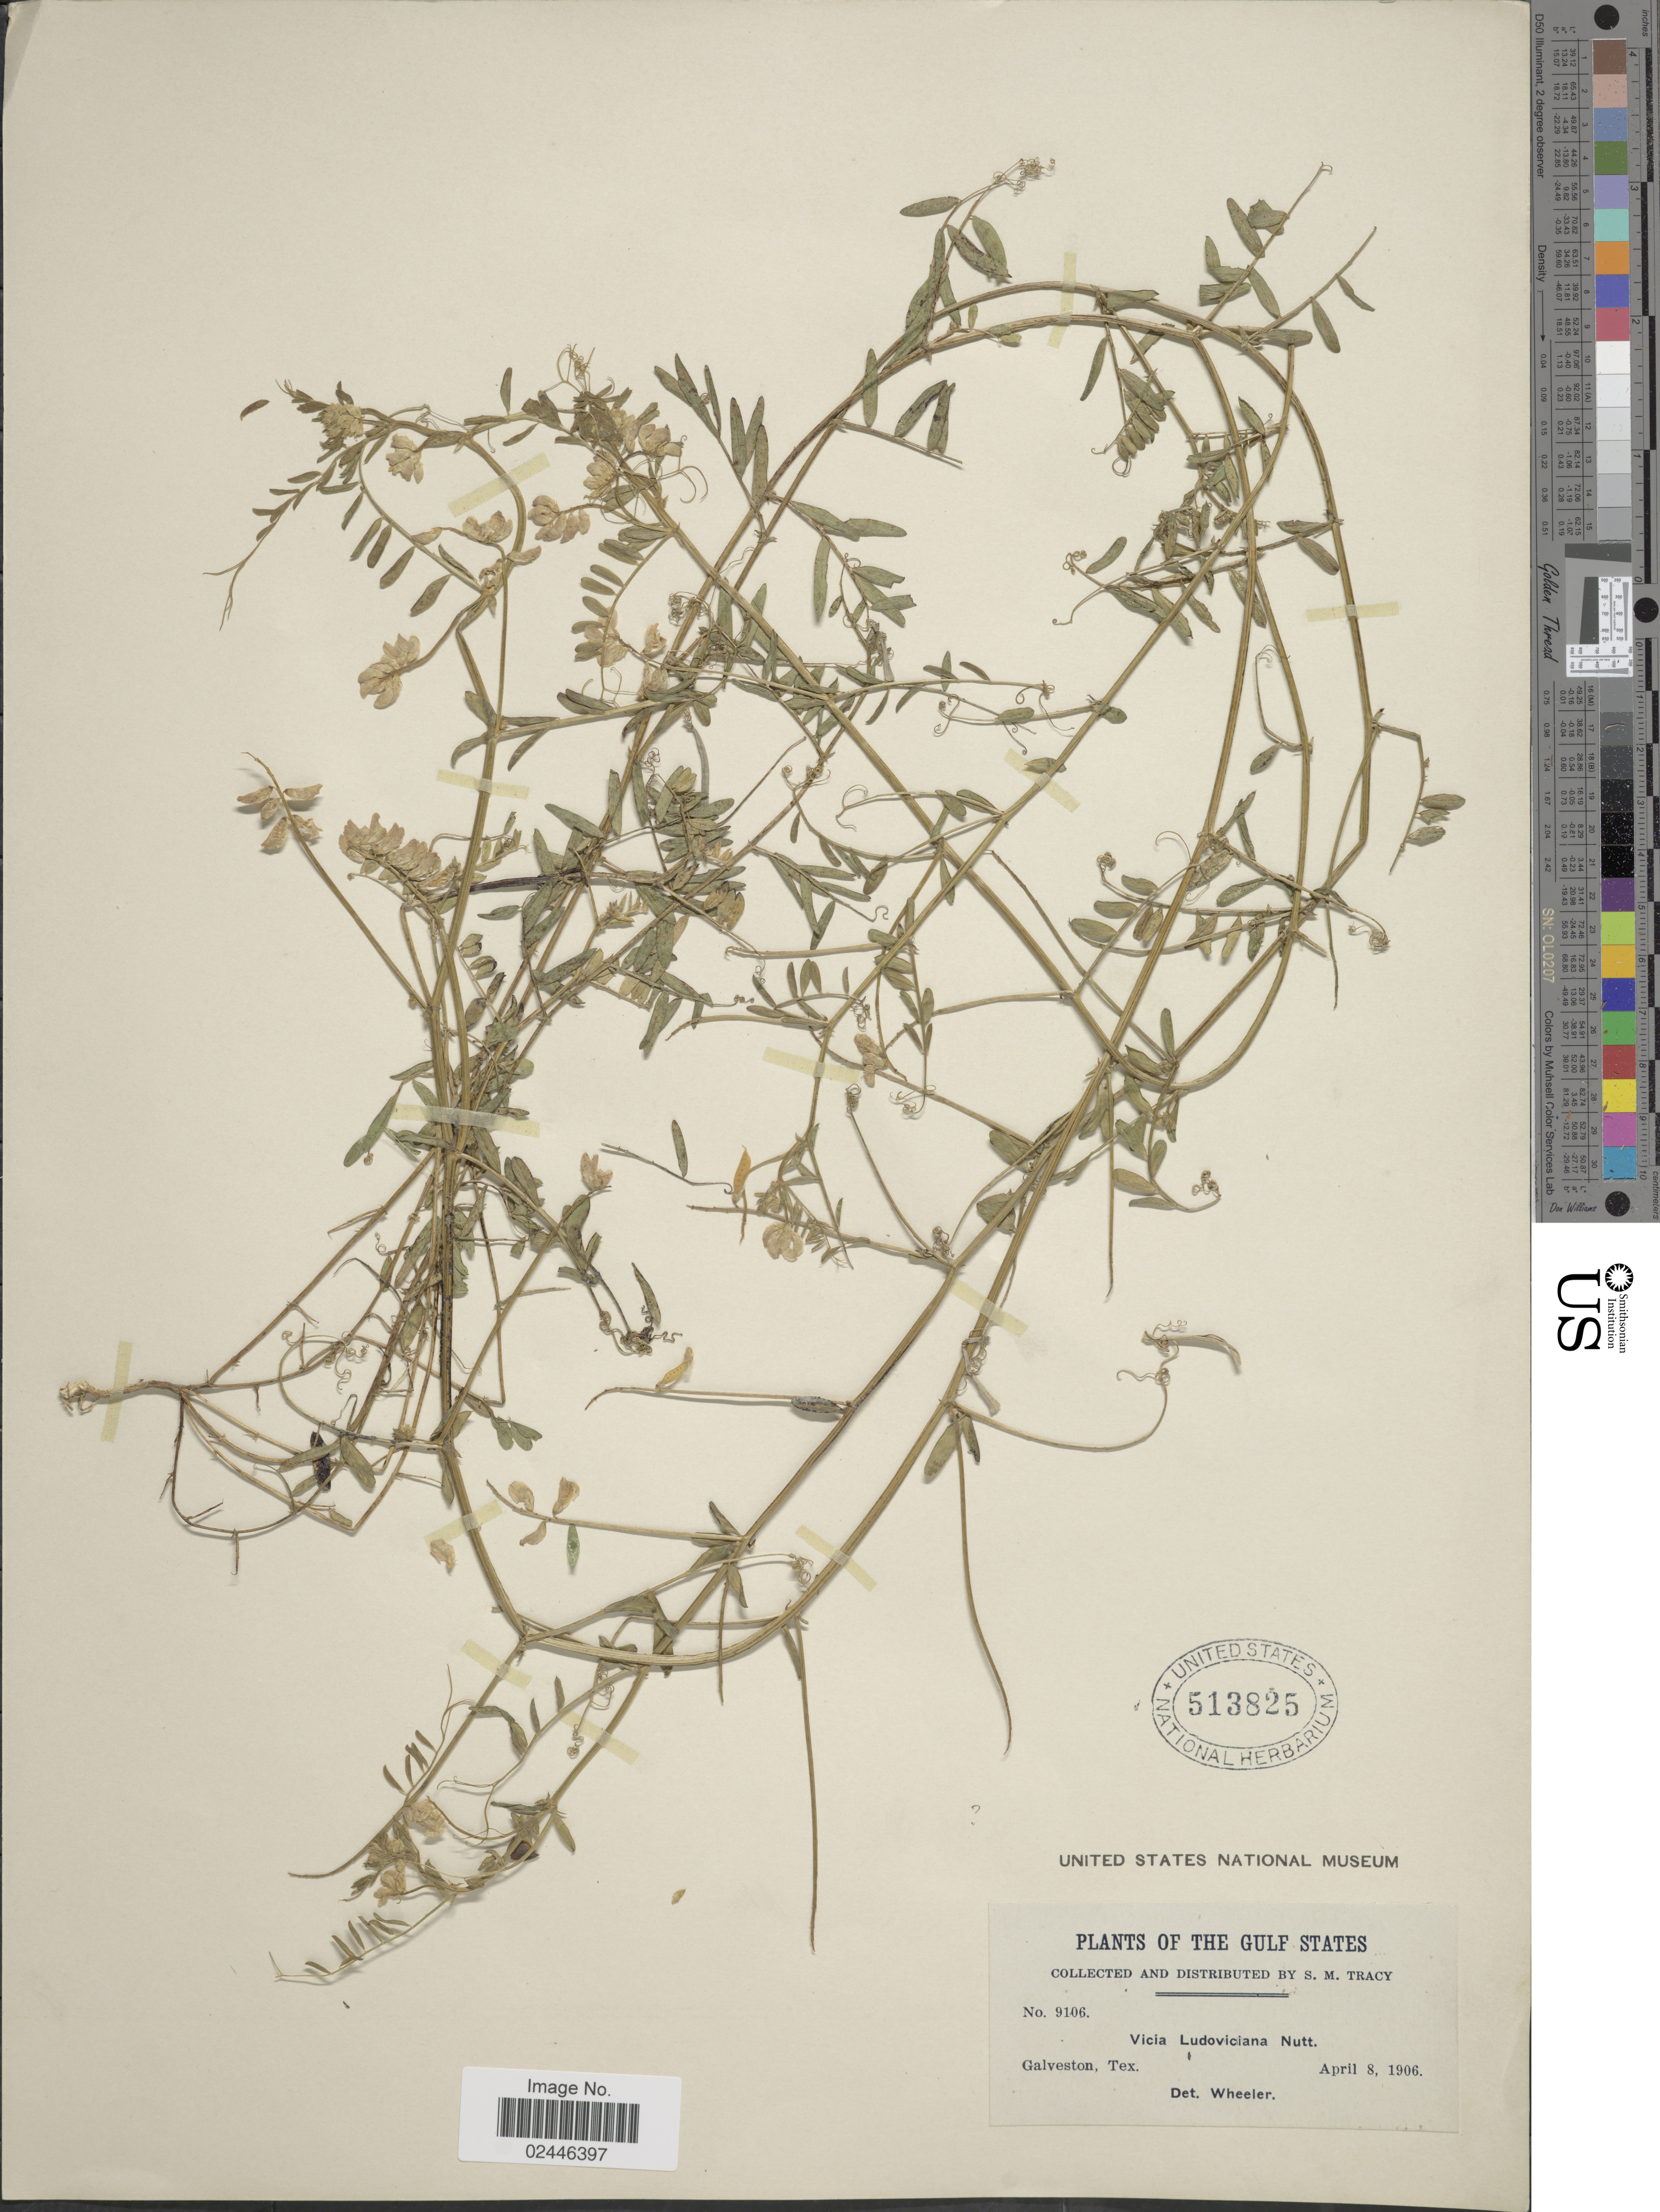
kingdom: Plantae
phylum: Tracheophyta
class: Magnoliopsida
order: Fabales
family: Fabaceae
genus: Vicia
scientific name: Vicia ludoviciana var. ludoviciana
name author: Nutt. ex Torr. & A. Gray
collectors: S. M. Tracy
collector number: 9106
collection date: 1906-04-08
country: United States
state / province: Texas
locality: The Gulf States, Galveston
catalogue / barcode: US 513825